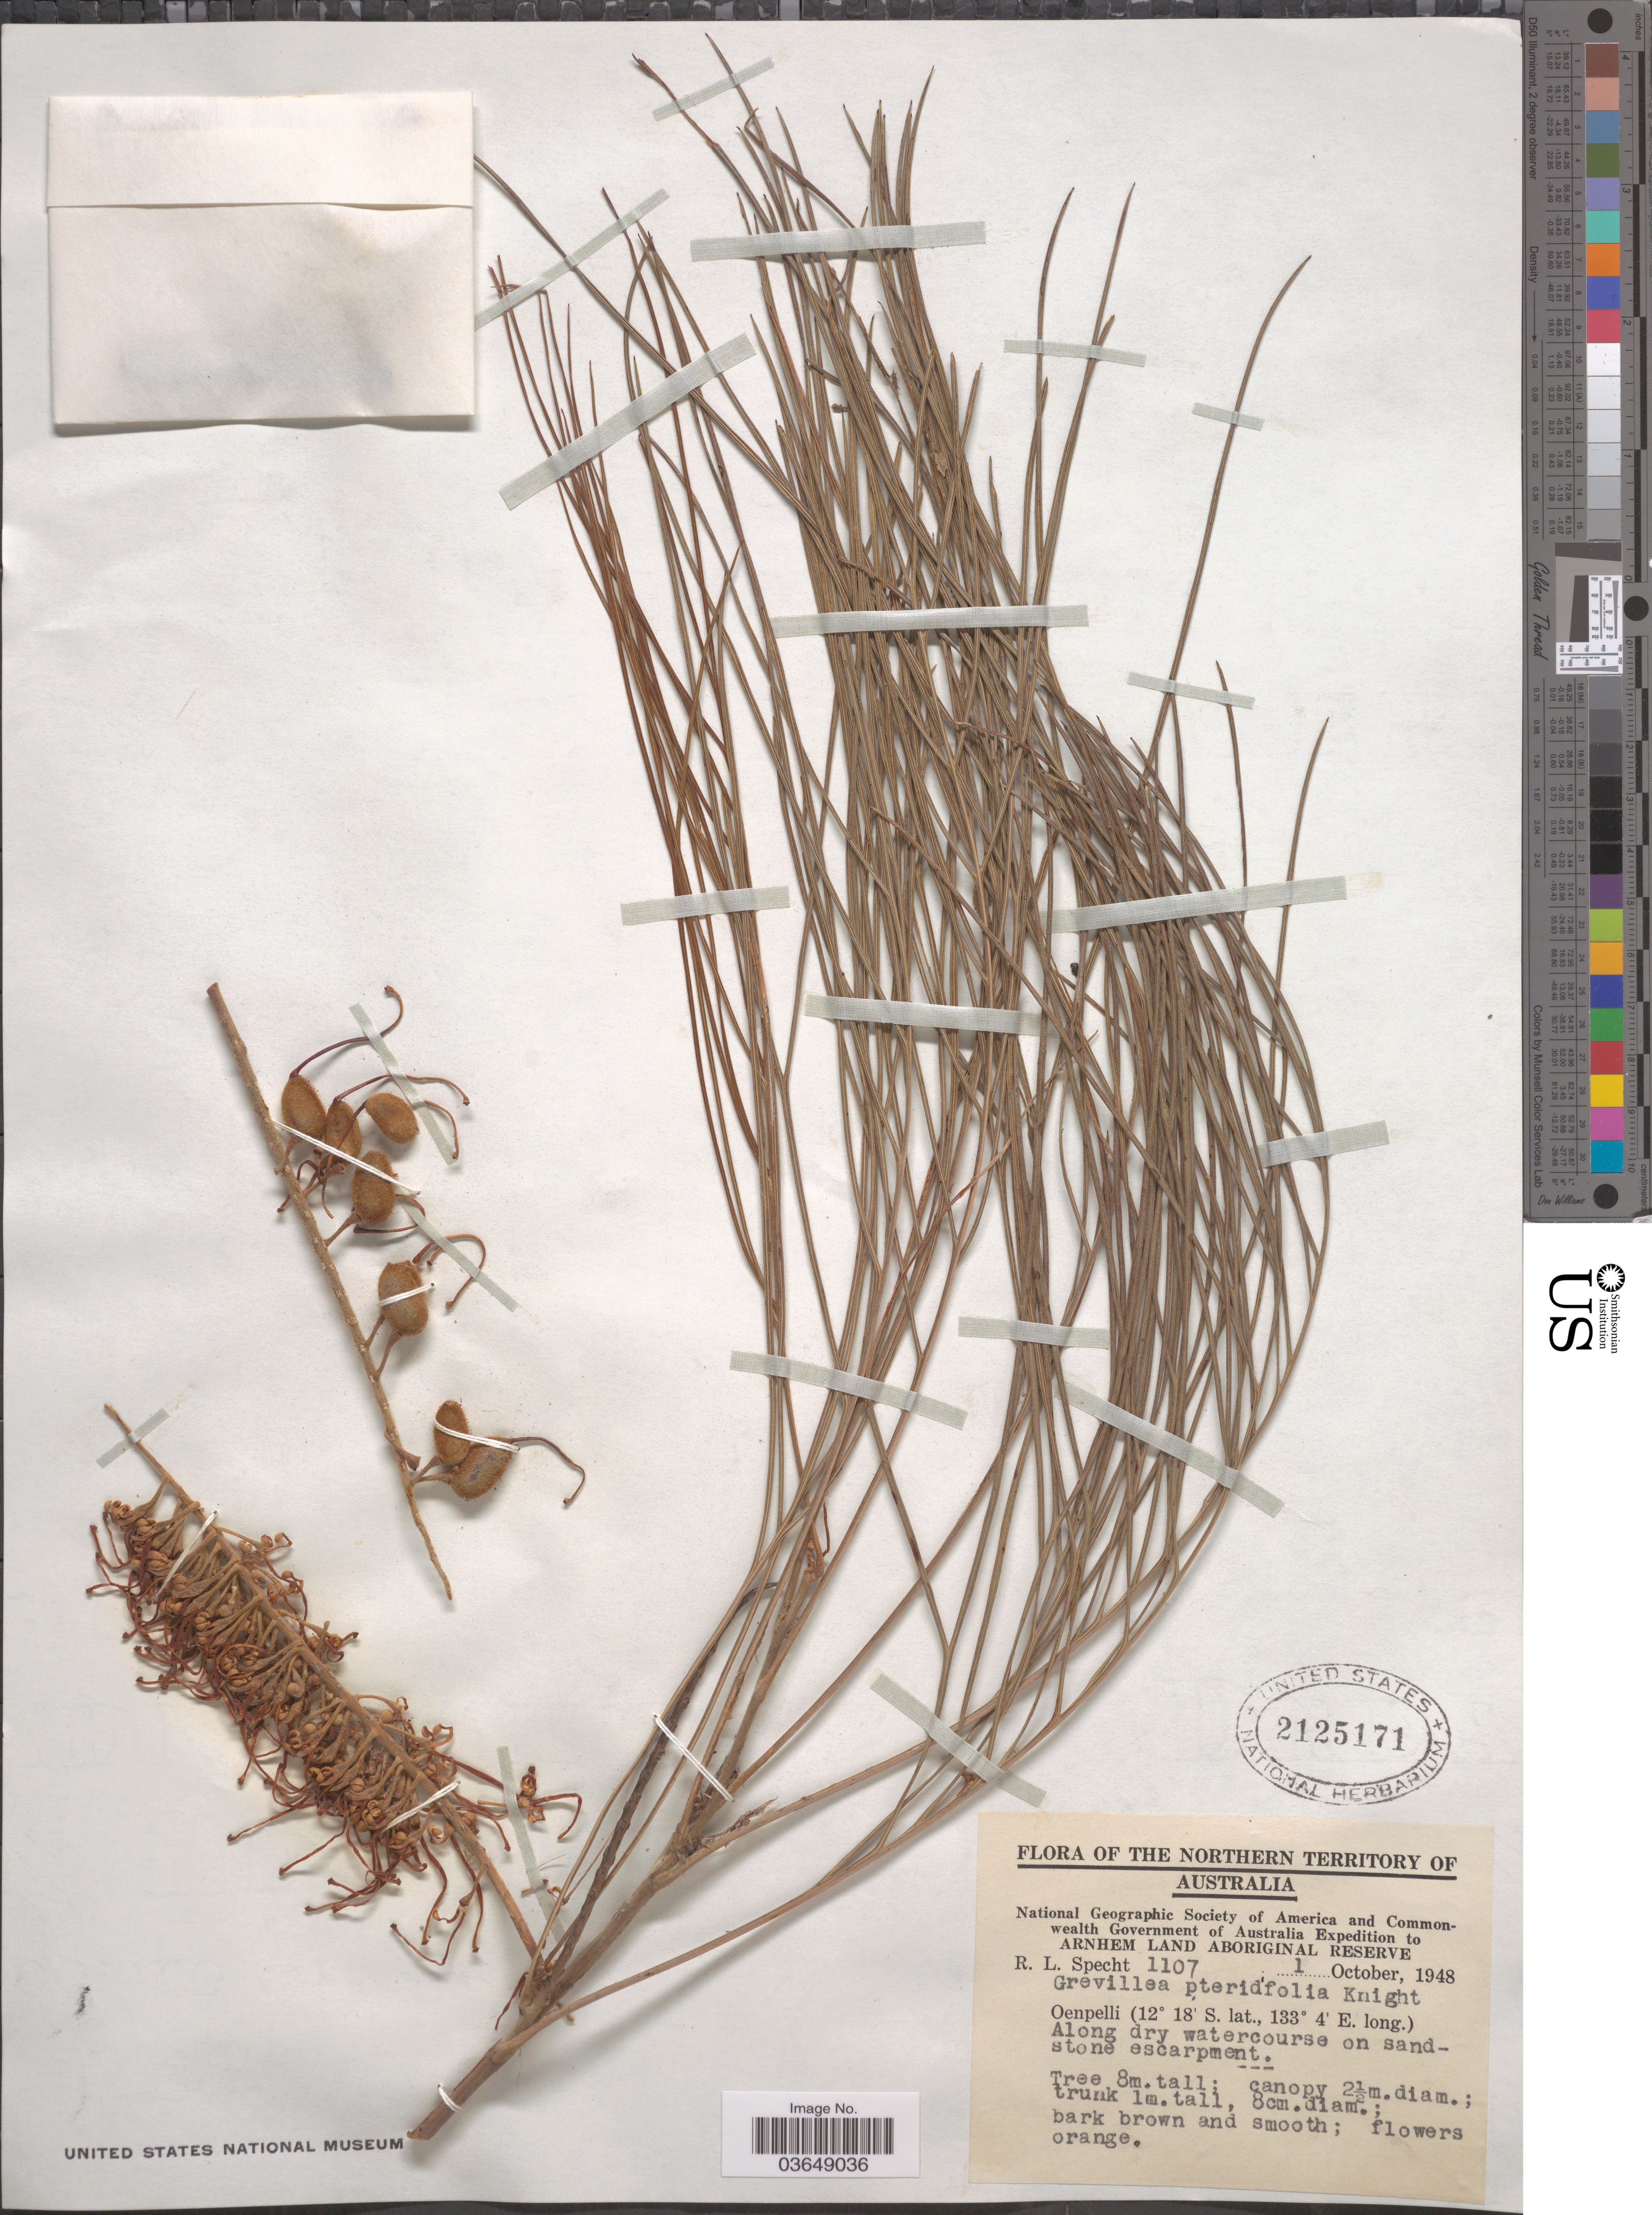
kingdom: Plantae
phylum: Tracheophyta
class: Magnoliopsida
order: Proteales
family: Proteaceae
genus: Grevillea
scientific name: Grevillea pteridifolia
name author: Knight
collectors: R. L. Specht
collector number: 1107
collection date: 1948-10-01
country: Australia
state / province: Northern Territory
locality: Arnhem Land Aboriginal Reserve. Oenpelli.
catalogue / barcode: US 2125171